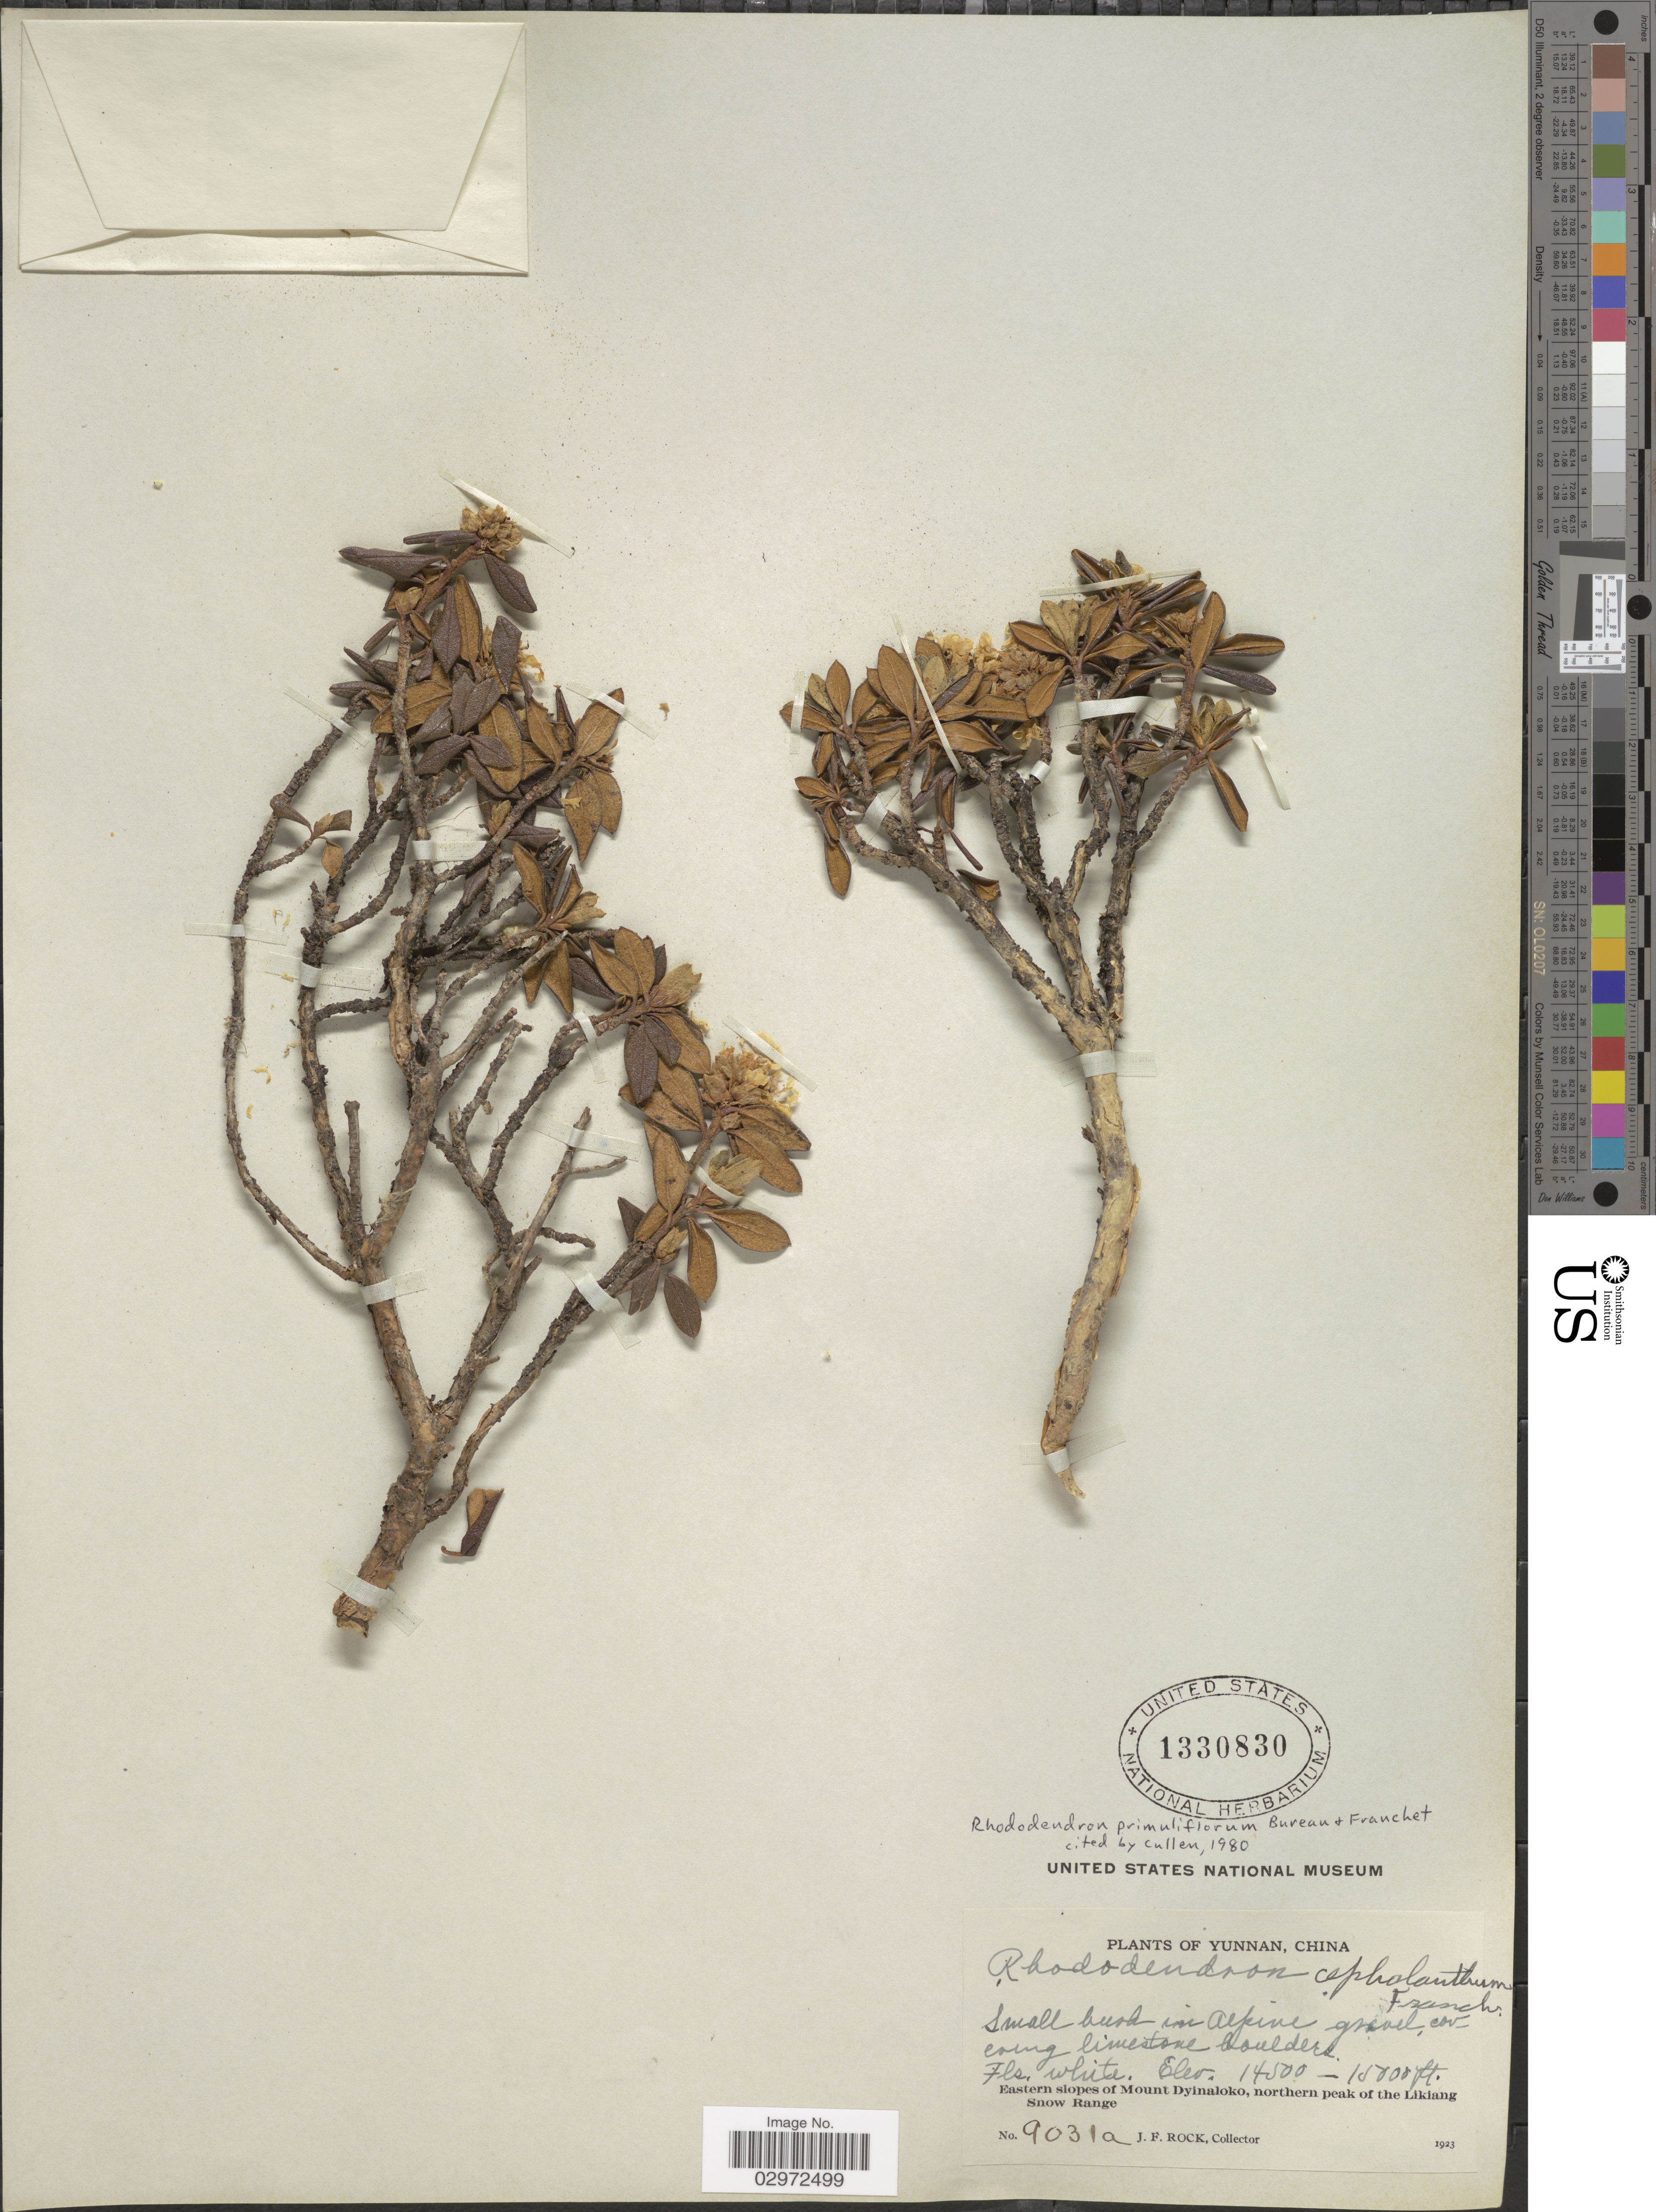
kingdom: Plantae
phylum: Tracheophyta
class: Magnoliopsida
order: Ericales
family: Ericaceae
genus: Rhododendron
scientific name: Rhododendron primuliflorum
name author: É. Bureau & Franch.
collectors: J. Rock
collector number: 9031a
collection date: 1923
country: China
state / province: Yunnan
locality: Eastern slopes of Mount Dyinaloko, northern peak of the Likiang Snow Range.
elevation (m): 4420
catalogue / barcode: US 1330830